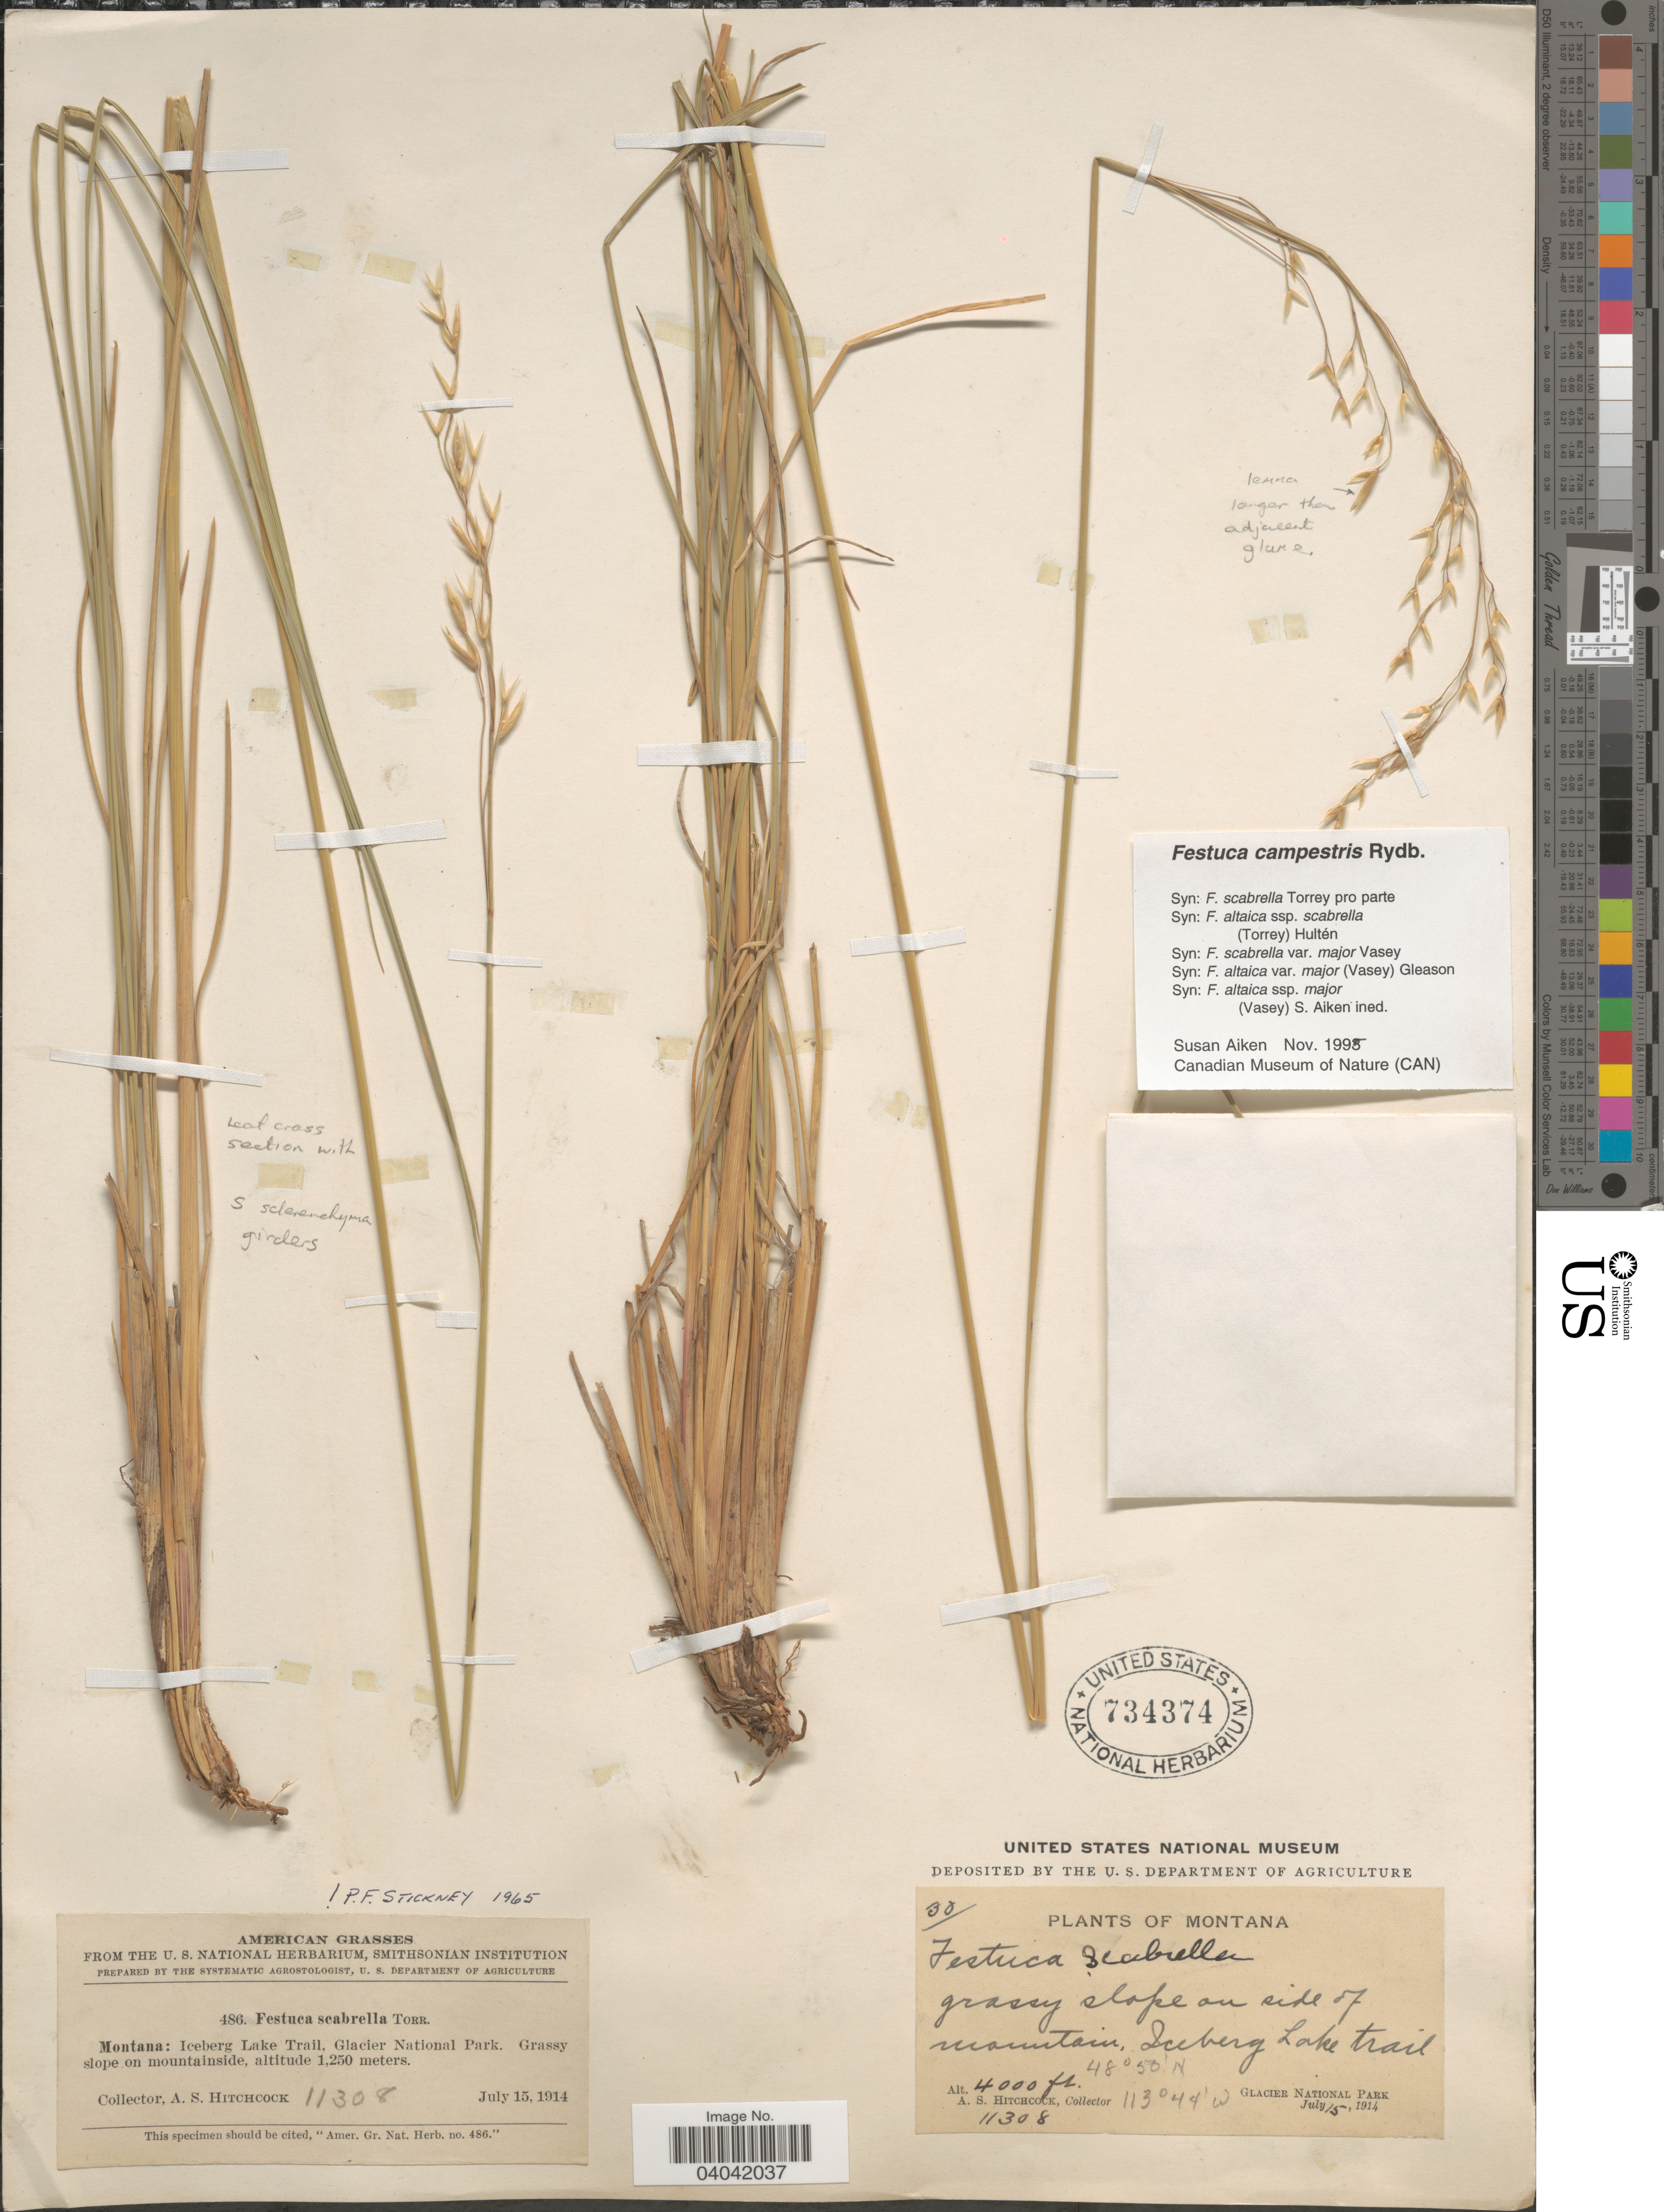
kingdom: Plantae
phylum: Tracheophyta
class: Liliopsida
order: Poales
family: Poaceae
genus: Festuca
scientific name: Festuca campestris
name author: Rydb.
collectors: A. S. Hitchcock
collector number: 11308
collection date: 1914-07-15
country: United States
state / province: Montana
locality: Iceberg Lake Trail, Glacier National Park. On side of mountain.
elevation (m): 1219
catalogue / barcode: US 734374